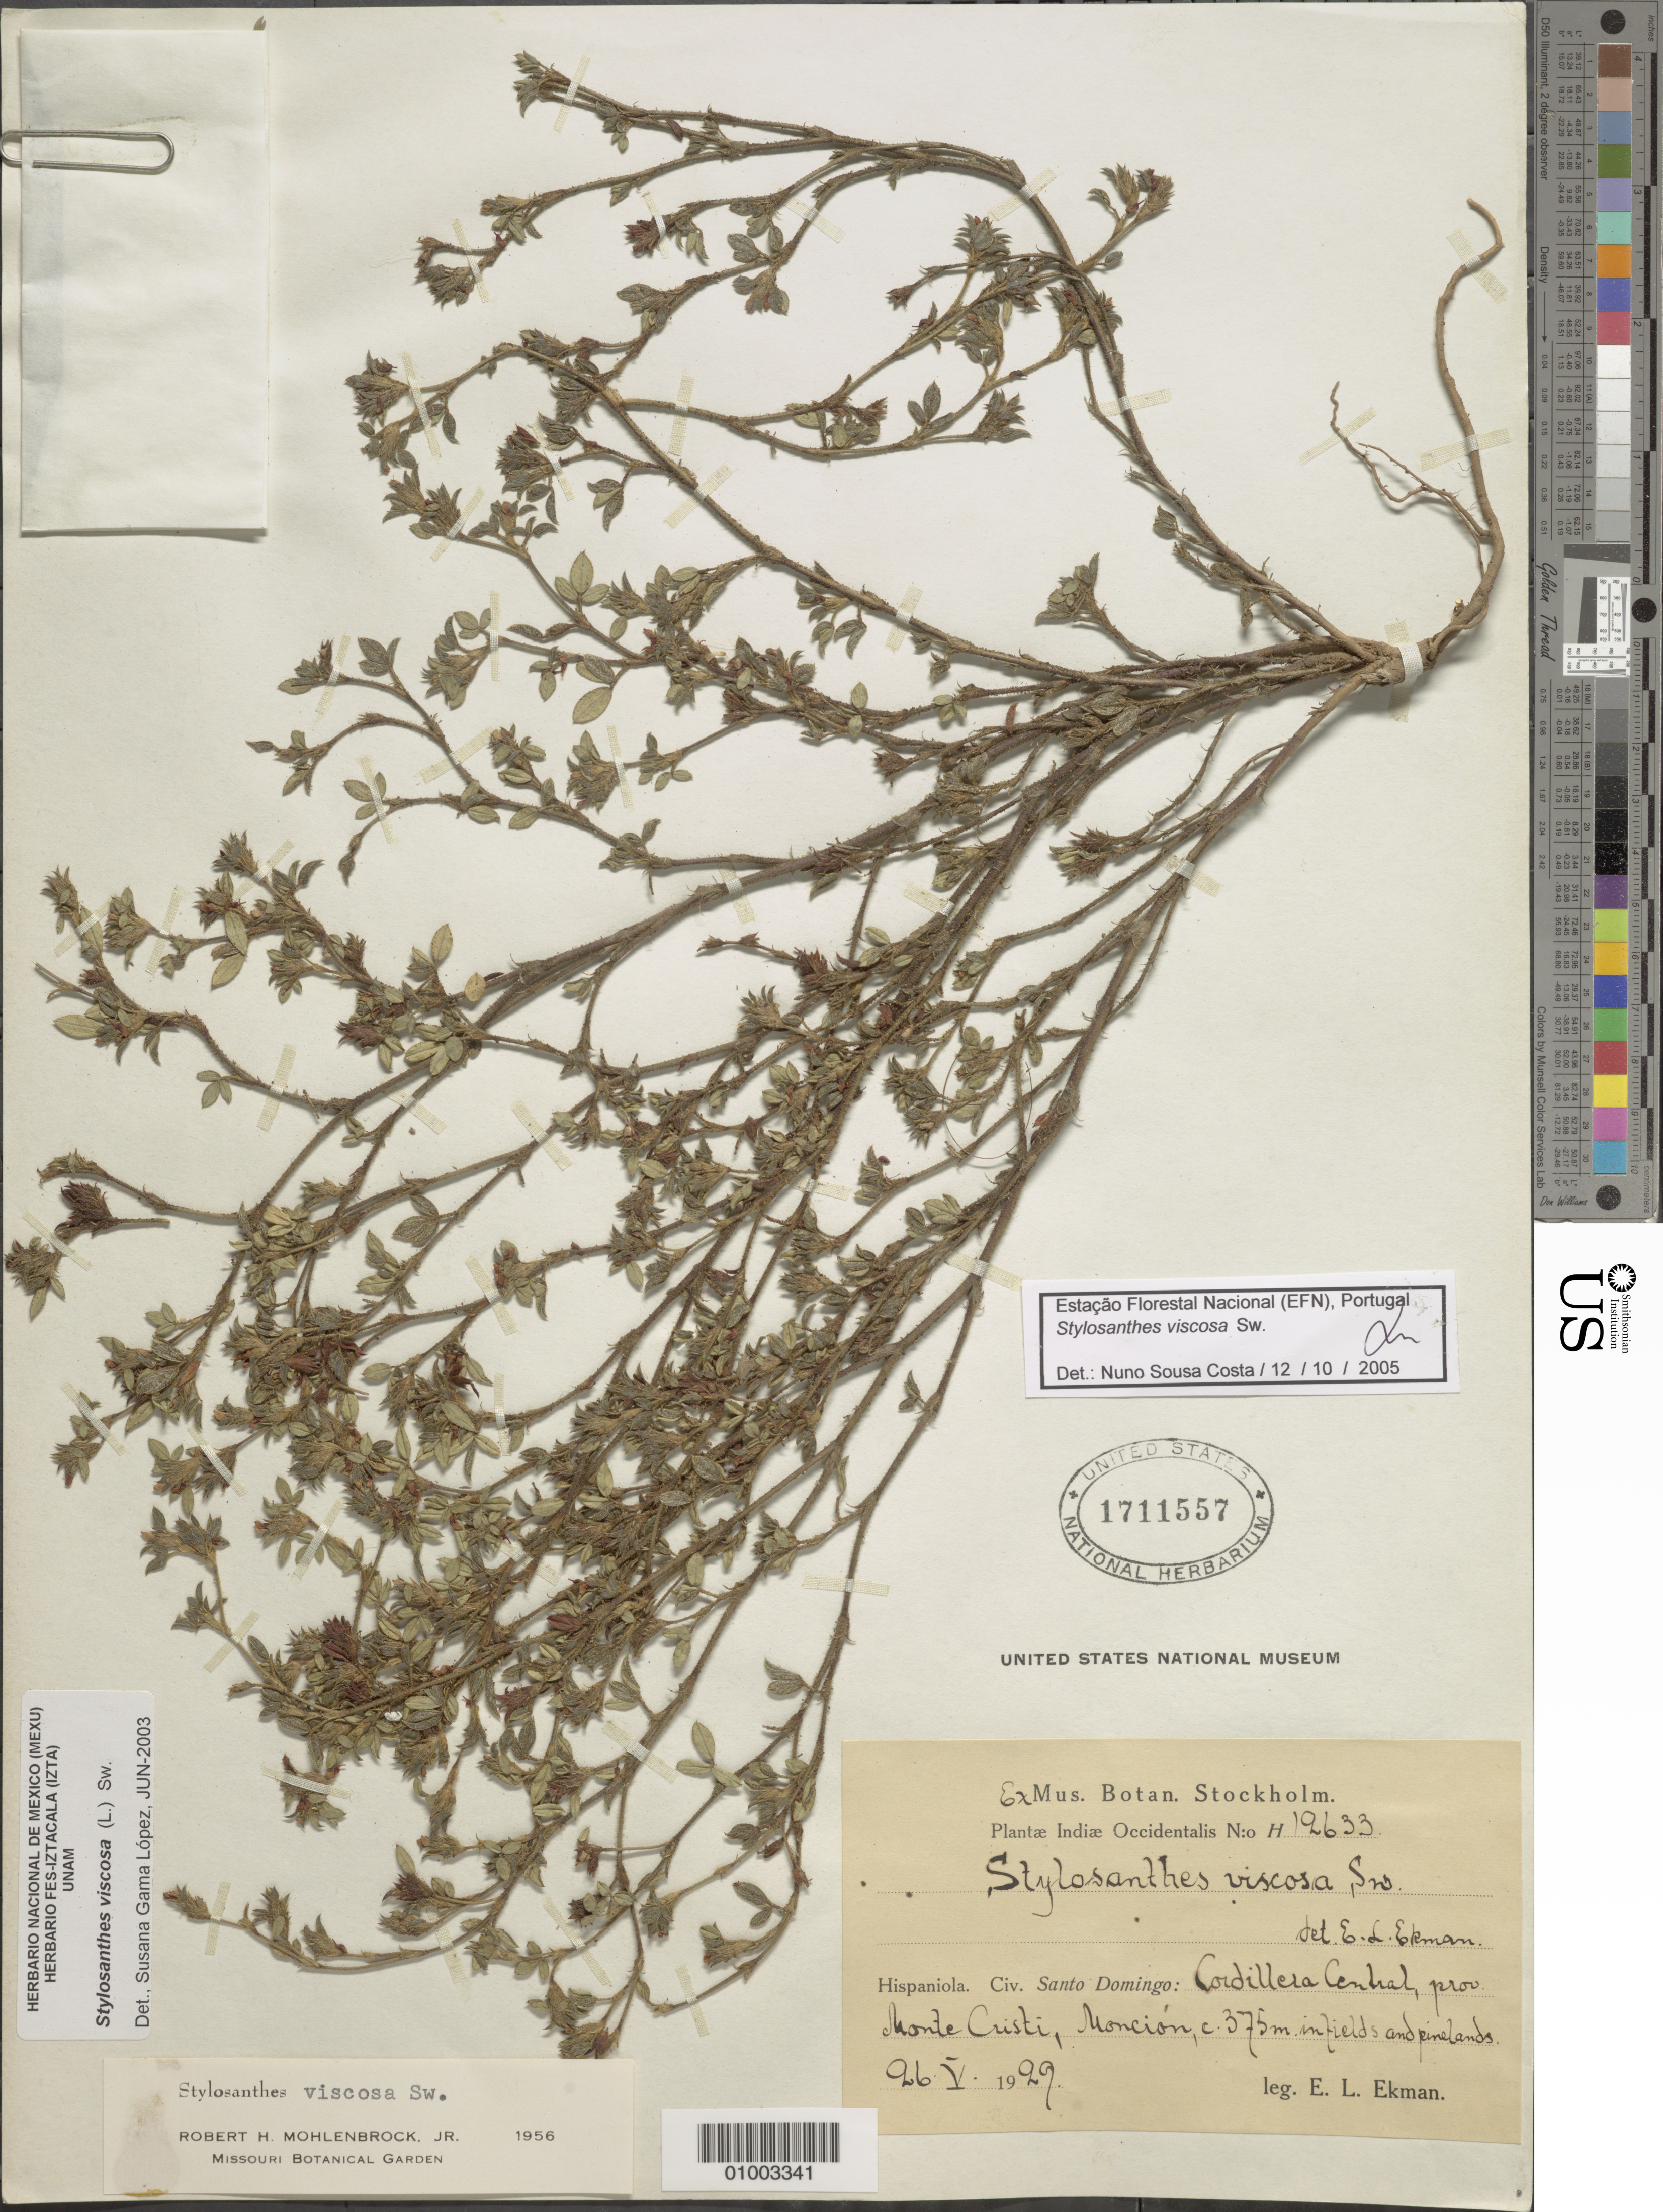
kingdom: Plantae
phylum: Tracheophyta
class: Magnoliopsida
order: Fabales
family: Fabaceae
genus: Stylosanthes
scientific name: Stylosanthes viscosa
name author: Sw.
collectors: E. L. Ekman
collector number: H 19633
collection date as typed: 06 May 1929 or 05 Jun 1929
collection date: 1929-05-06 or 1929-06-05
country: Dominican Republic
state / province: Distrito Nacional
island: Hispaniola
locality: Cordillera Central, province Monti Cristi, Moncion, c. 375 m infields and pinelands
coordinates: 0 N, 0 E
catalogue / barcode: US 1711557